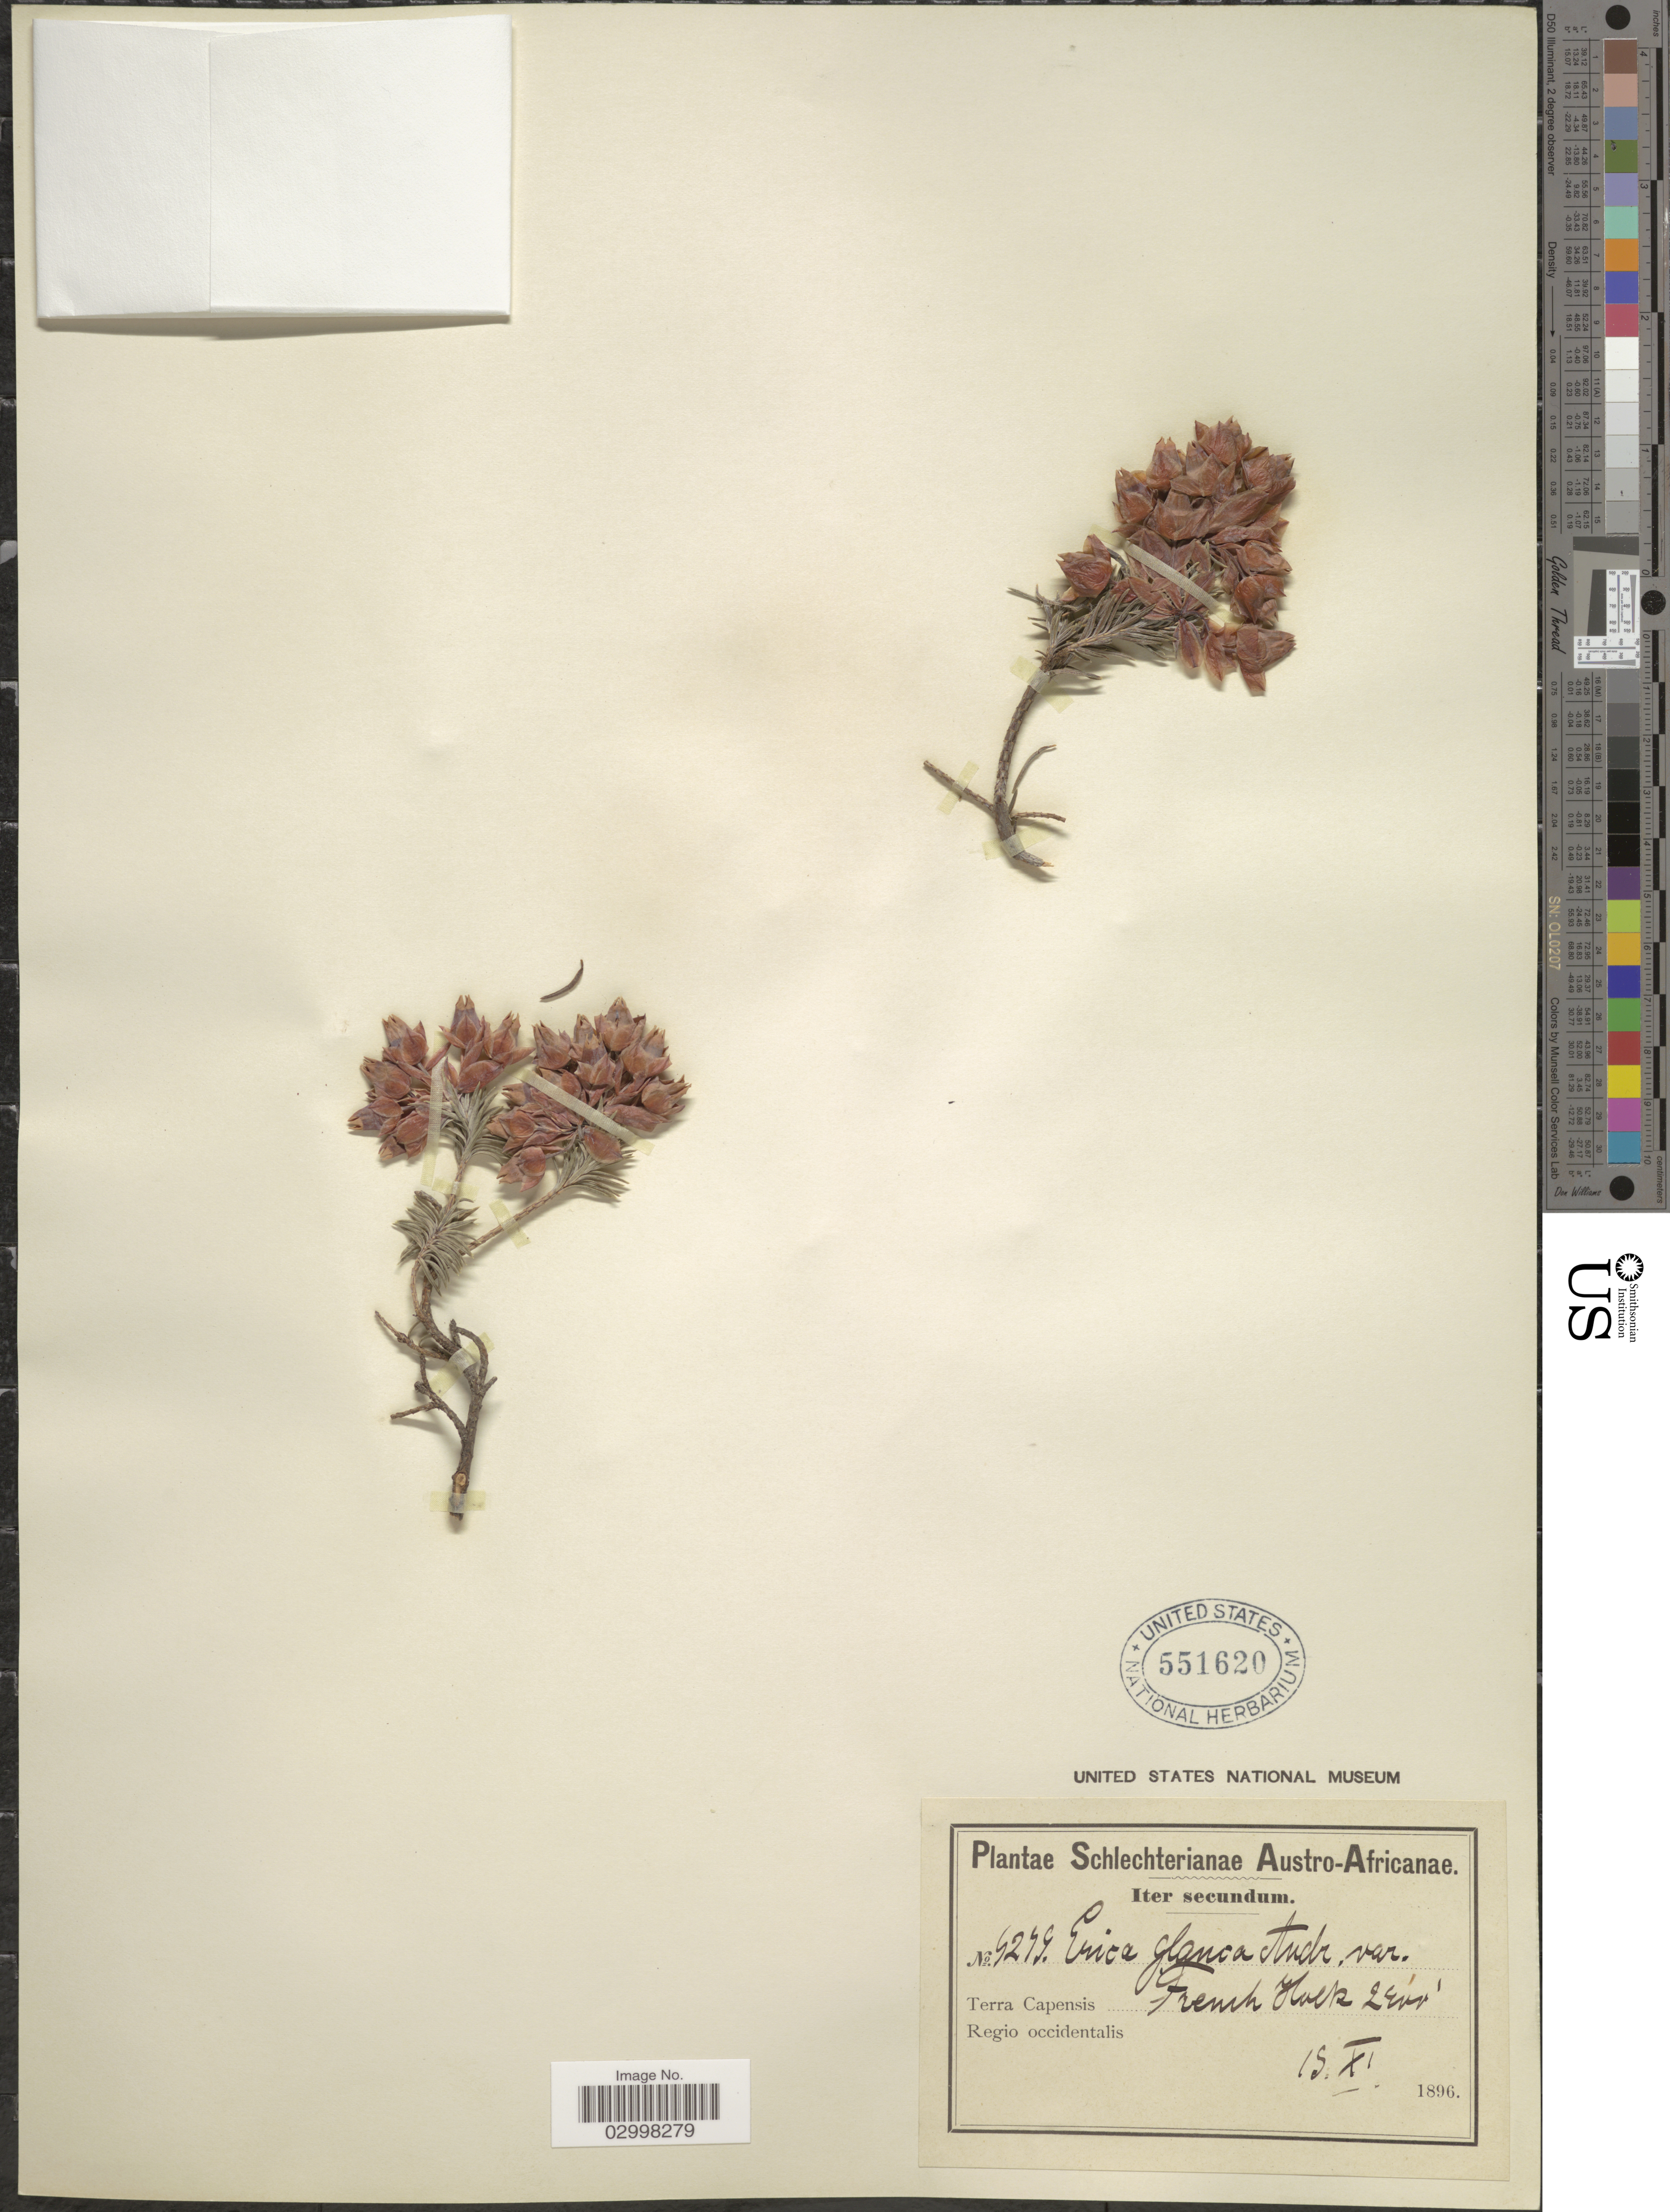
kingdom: Plantae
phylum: Tracheophyta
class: Magnoliopsida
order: Ericales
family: Ericaceae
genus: Erica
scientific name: Erica glauca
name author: Andrews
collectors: Schlechter, --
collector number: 9279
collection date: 1896-11-19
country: South Africa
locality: Austro-Africanae. Terra Capensis French Hoek. Regio occidentalis.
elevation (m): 884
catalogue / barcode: US 551620